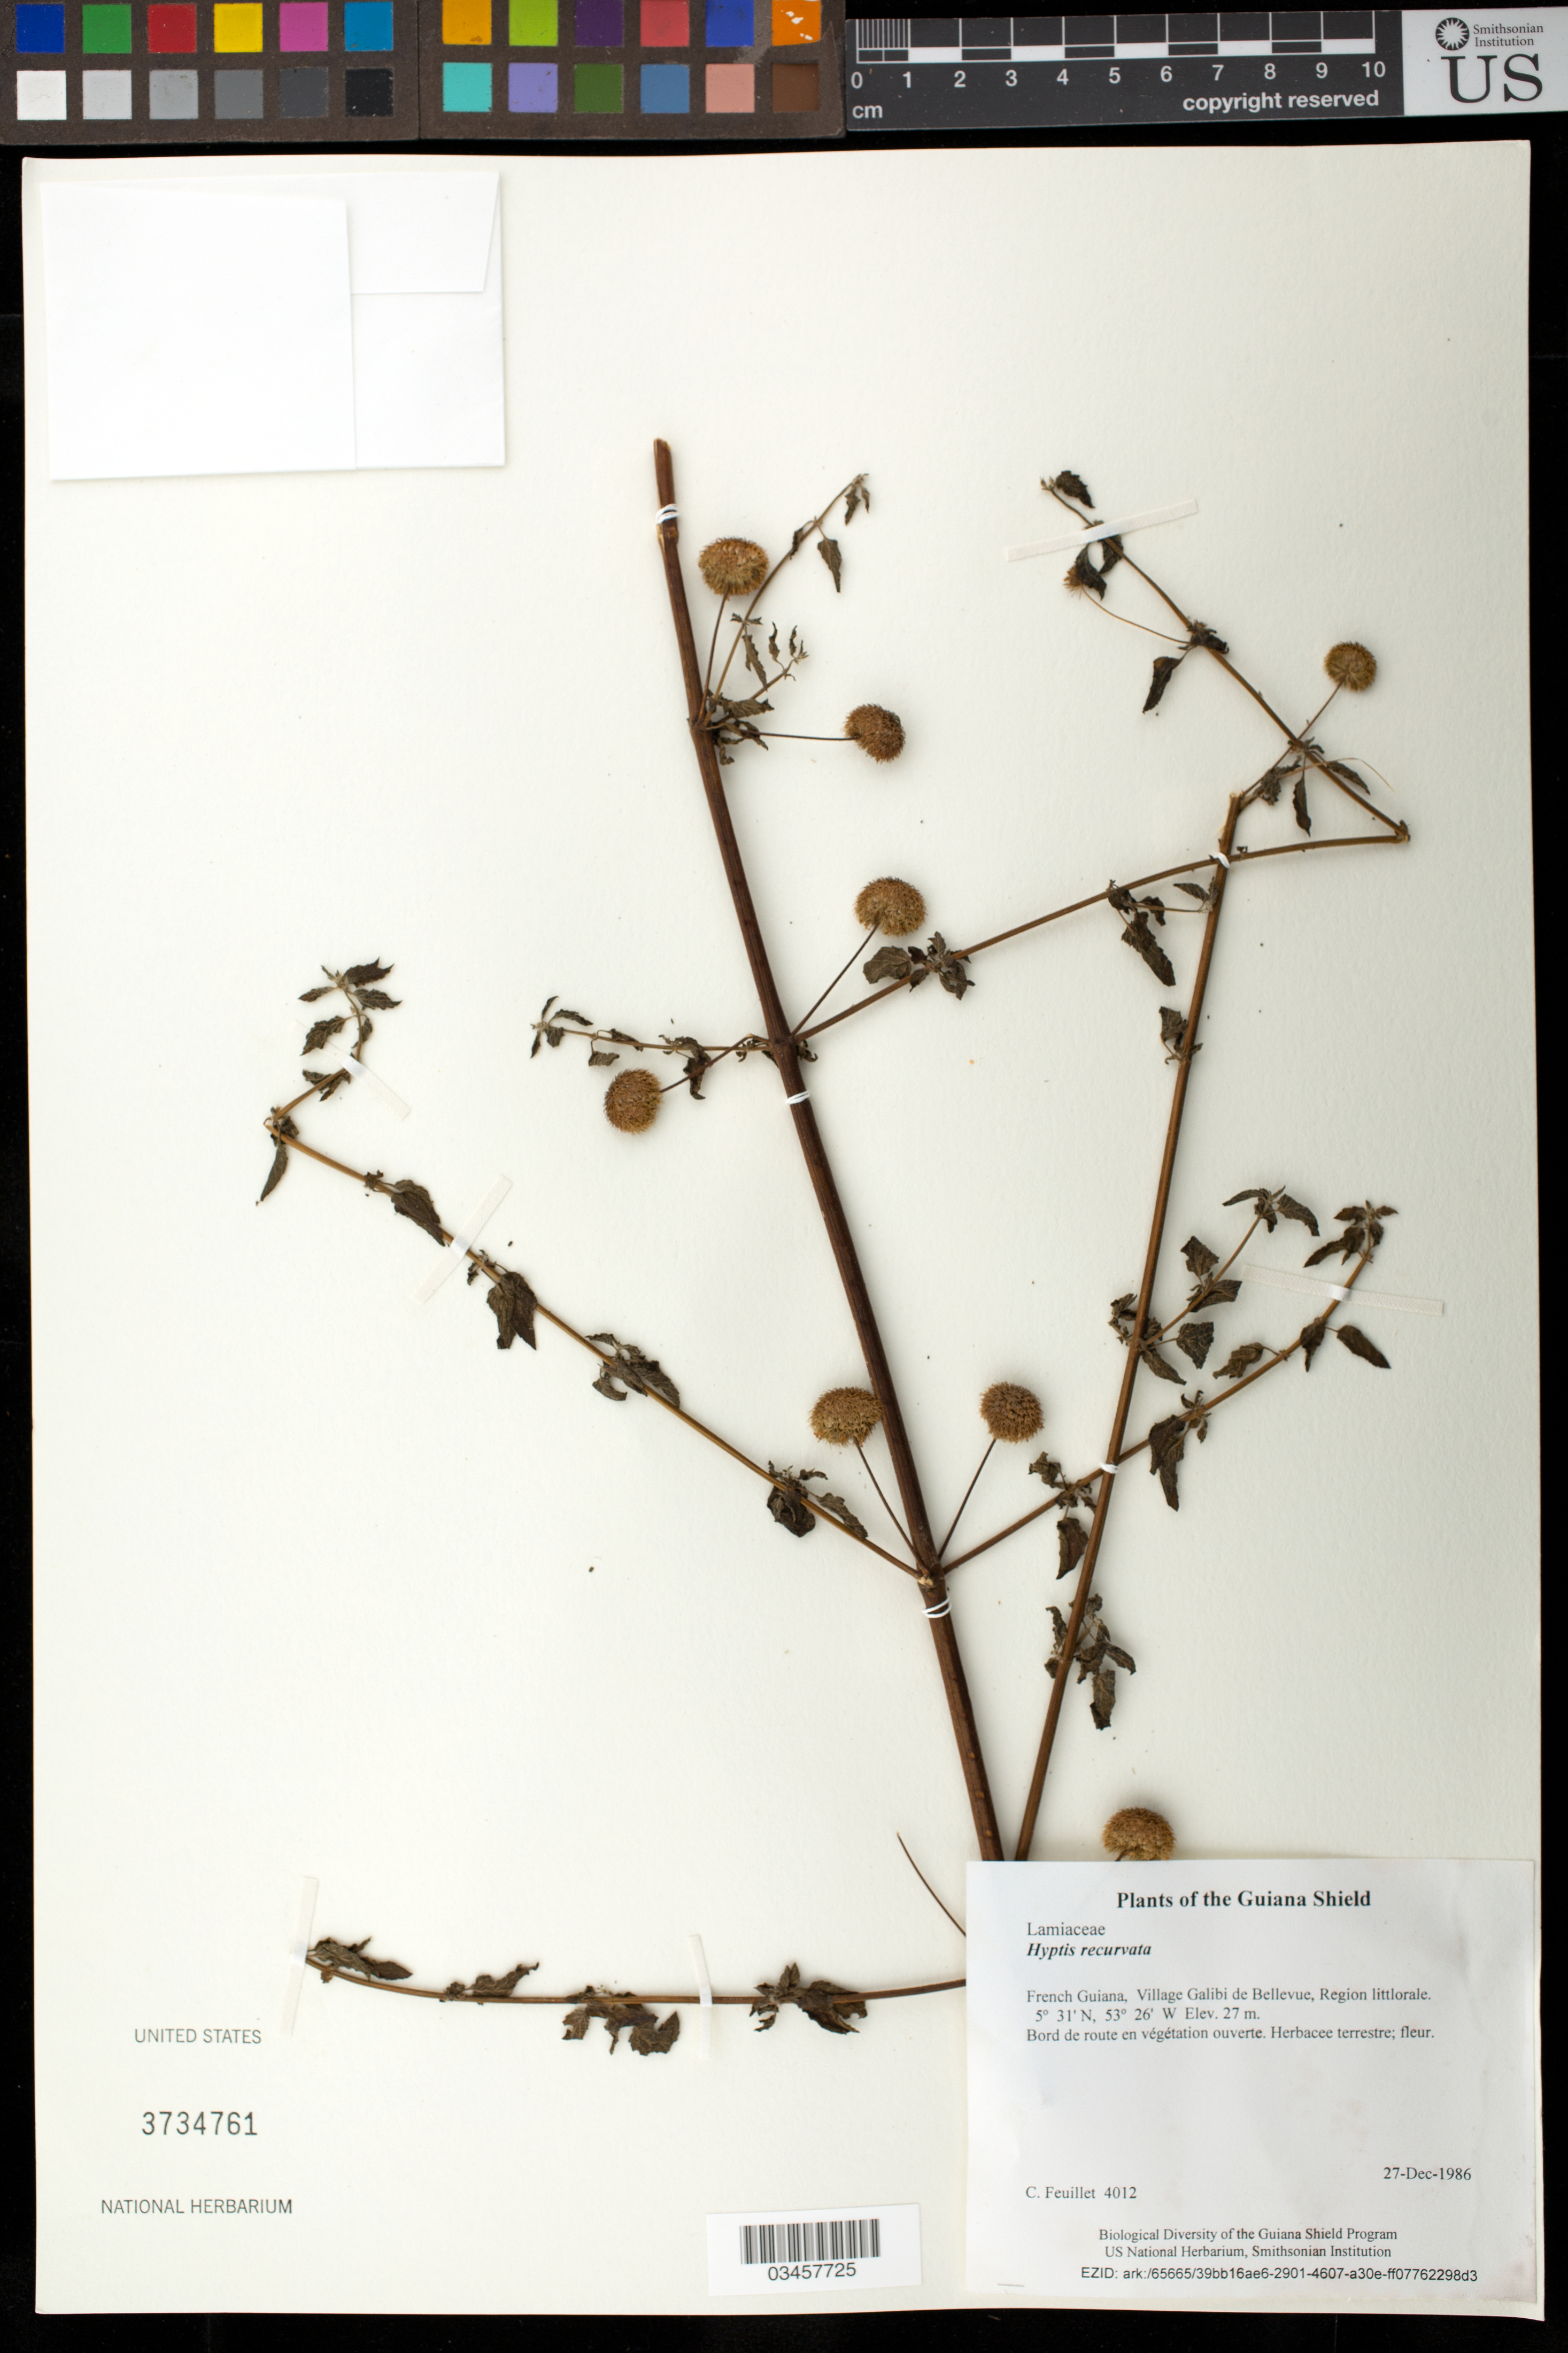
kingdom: Plantae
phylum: Tracheophyta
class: Magnoliopsida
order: Lamiales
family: Lamiaceae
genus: Hyptis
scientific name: Hyptis recurvata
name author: Poit.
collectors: C. Feuillet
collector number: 4012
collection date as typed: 27-Dec-1986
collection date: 1986-12-27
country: French Guiana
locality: Village Galibi de Bellevue, Region littlorale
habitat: Bord de route en végétation ouverte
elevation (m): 27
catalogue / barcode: US 3734761